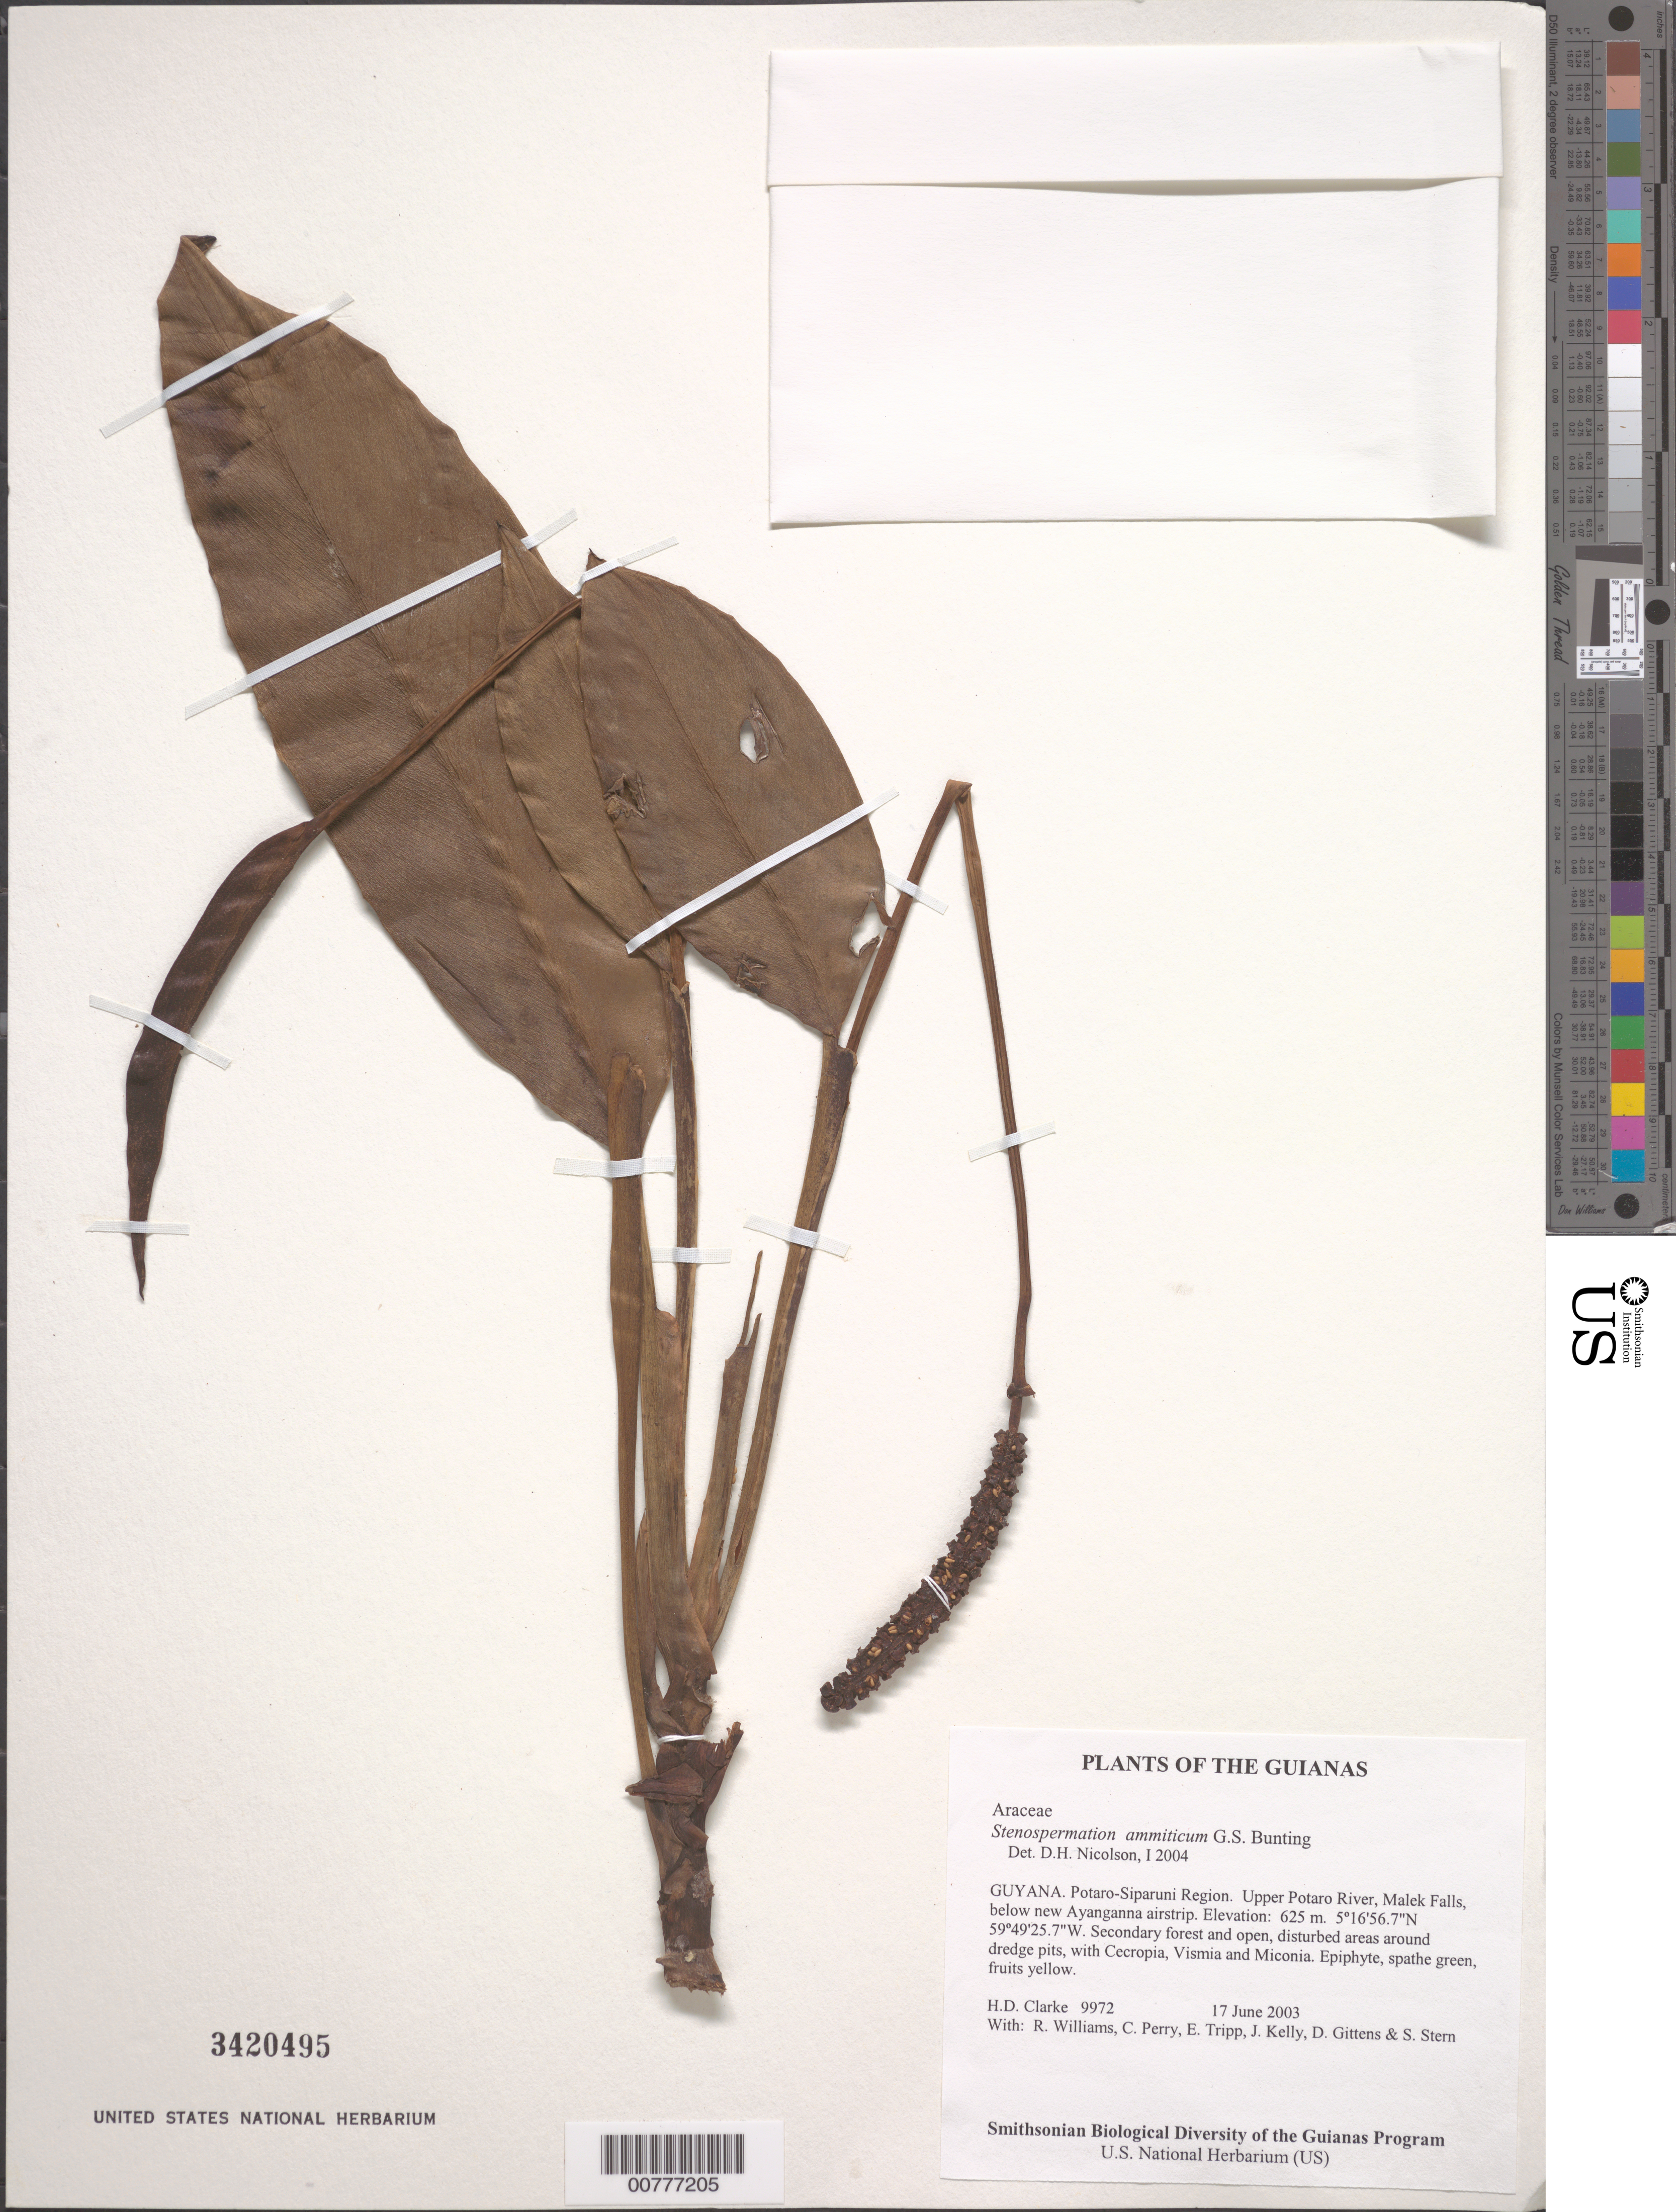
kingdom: Plantae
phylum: Tracheophyta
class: Liliopsida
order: Alismatales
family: Araceae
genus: Stenospermation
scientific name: Stenospermation ammiticum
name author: G.S. Bunting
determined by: Nicolson, Dan H.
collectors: H. D. Clarke, R. Williams, C. Perry, E. Tripp, J. Kelly, D. Gittens & S. R. Stern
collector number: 9972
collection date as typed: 17 June 2003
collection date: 2003-06-17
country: Guyana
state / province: Potaro-Siparuni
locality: Upper Potaro River, Malek Falls, below new Ayanganna airstrip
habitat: Secondary forest and open, disturbed areas around dredge pits, with Cecropia, Vismia and Miconia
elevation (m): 625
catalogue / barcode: US 3420495